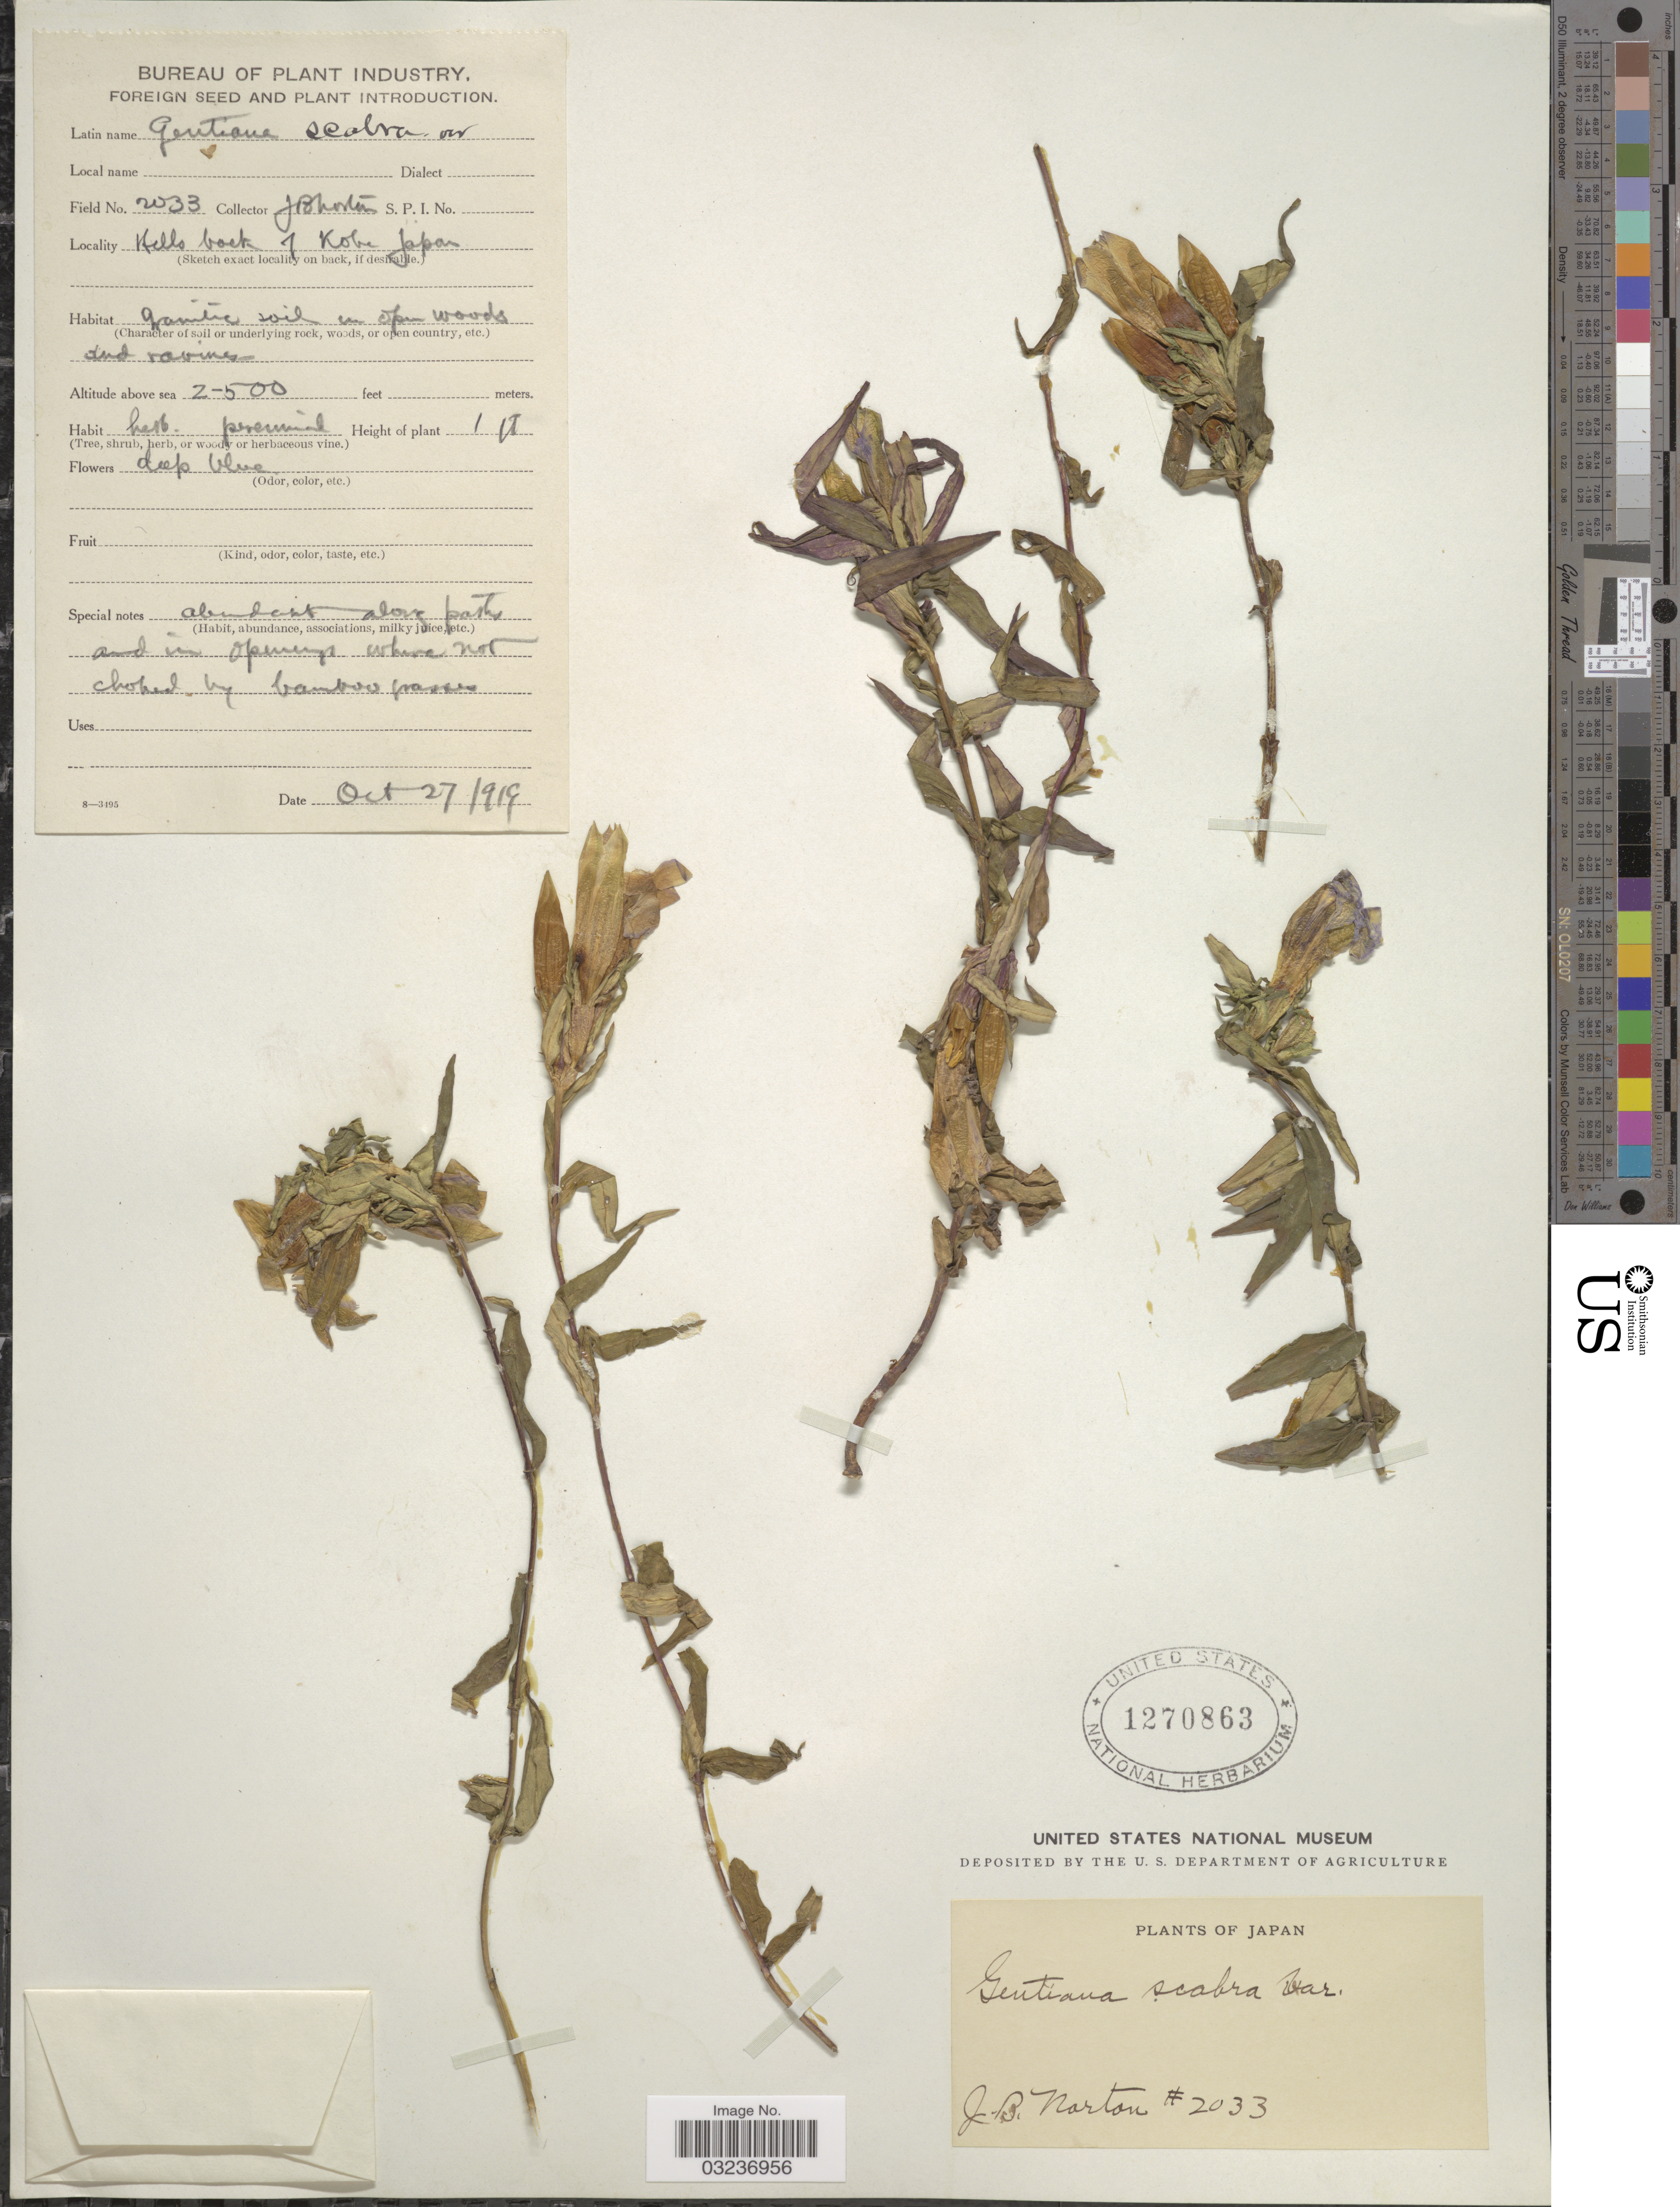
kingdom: Plantae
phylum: Tracheophyta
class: Magnoliopsida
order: Gentianales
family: Gentianaceae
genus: Gentiana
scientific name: Gentiana scabra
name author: Bunge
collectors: J. B. Norton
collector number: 2033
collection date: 1919-10-27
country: Japan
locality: Hills back of Kobe, Japan.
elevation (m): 61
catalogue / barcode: US 1270863